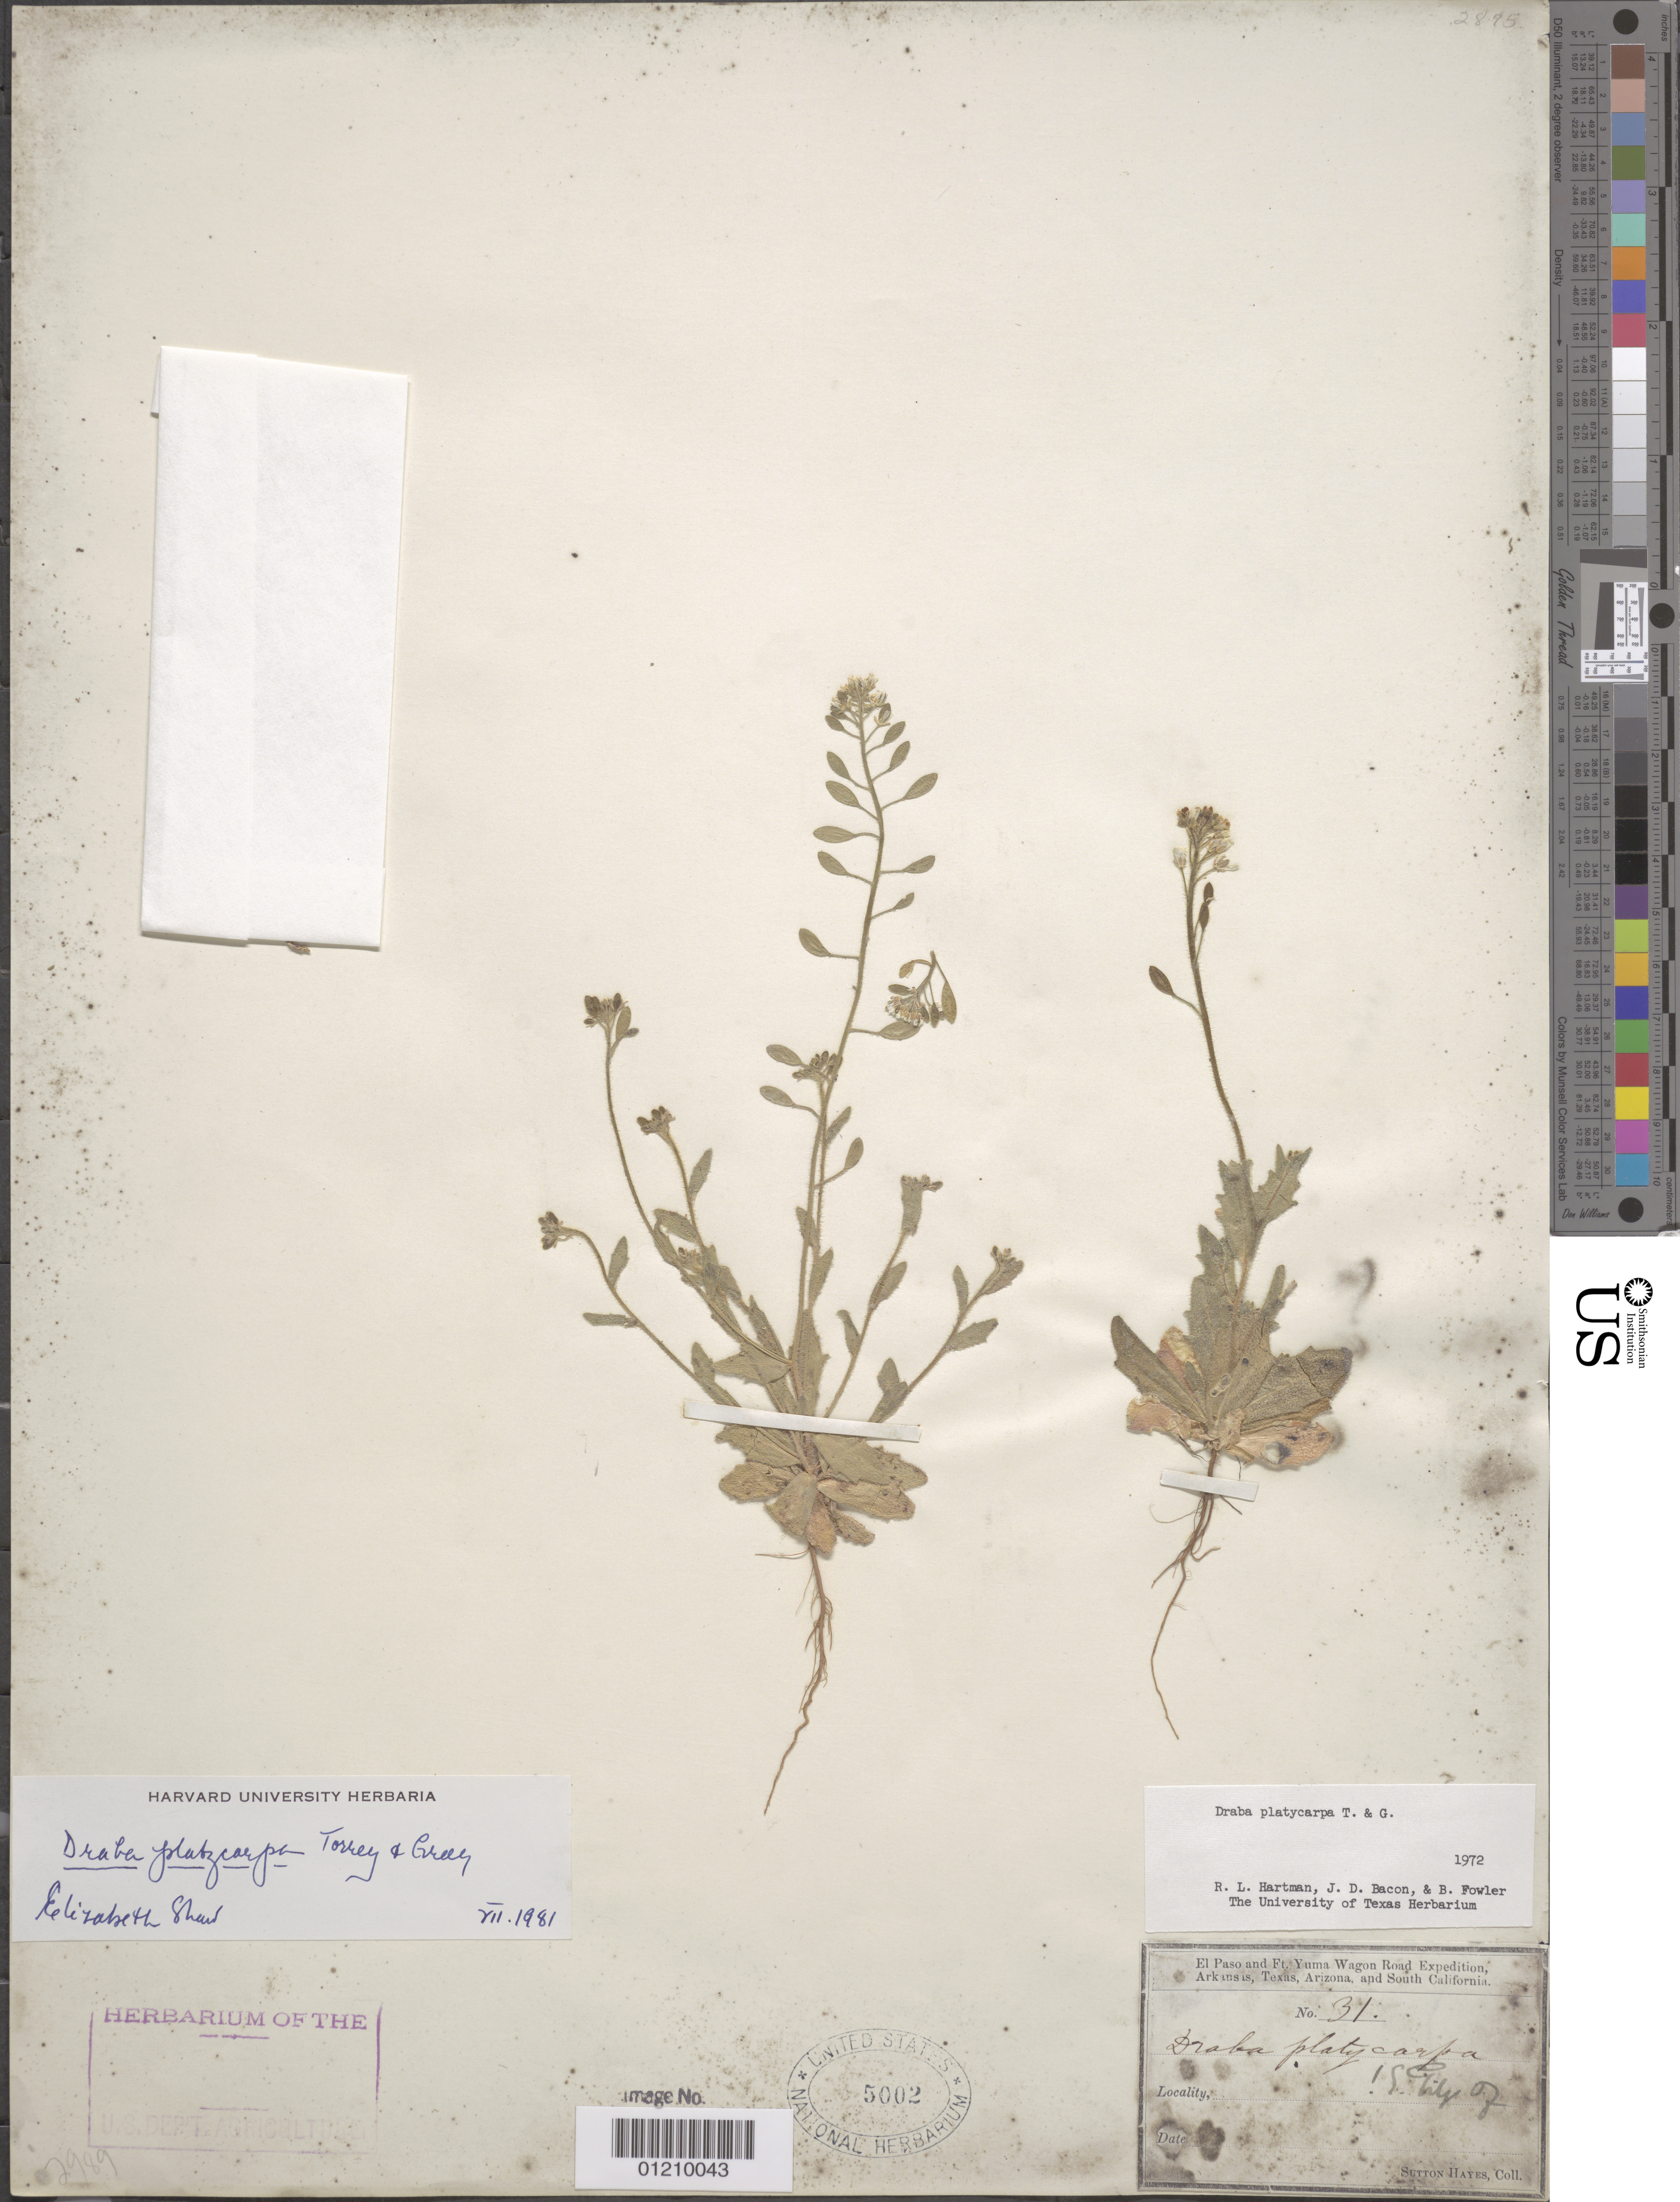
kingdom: Plantae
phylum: Tracheophyta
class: Magnoliopsida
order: Brassicales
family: Brassicaceae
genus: Draba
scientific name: Draba platycarpa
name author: Torr. & A. Gray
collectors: S. Hayes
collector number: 31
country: United States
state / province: Arizona / Arkansas / California / Texas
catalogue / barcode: US 5002